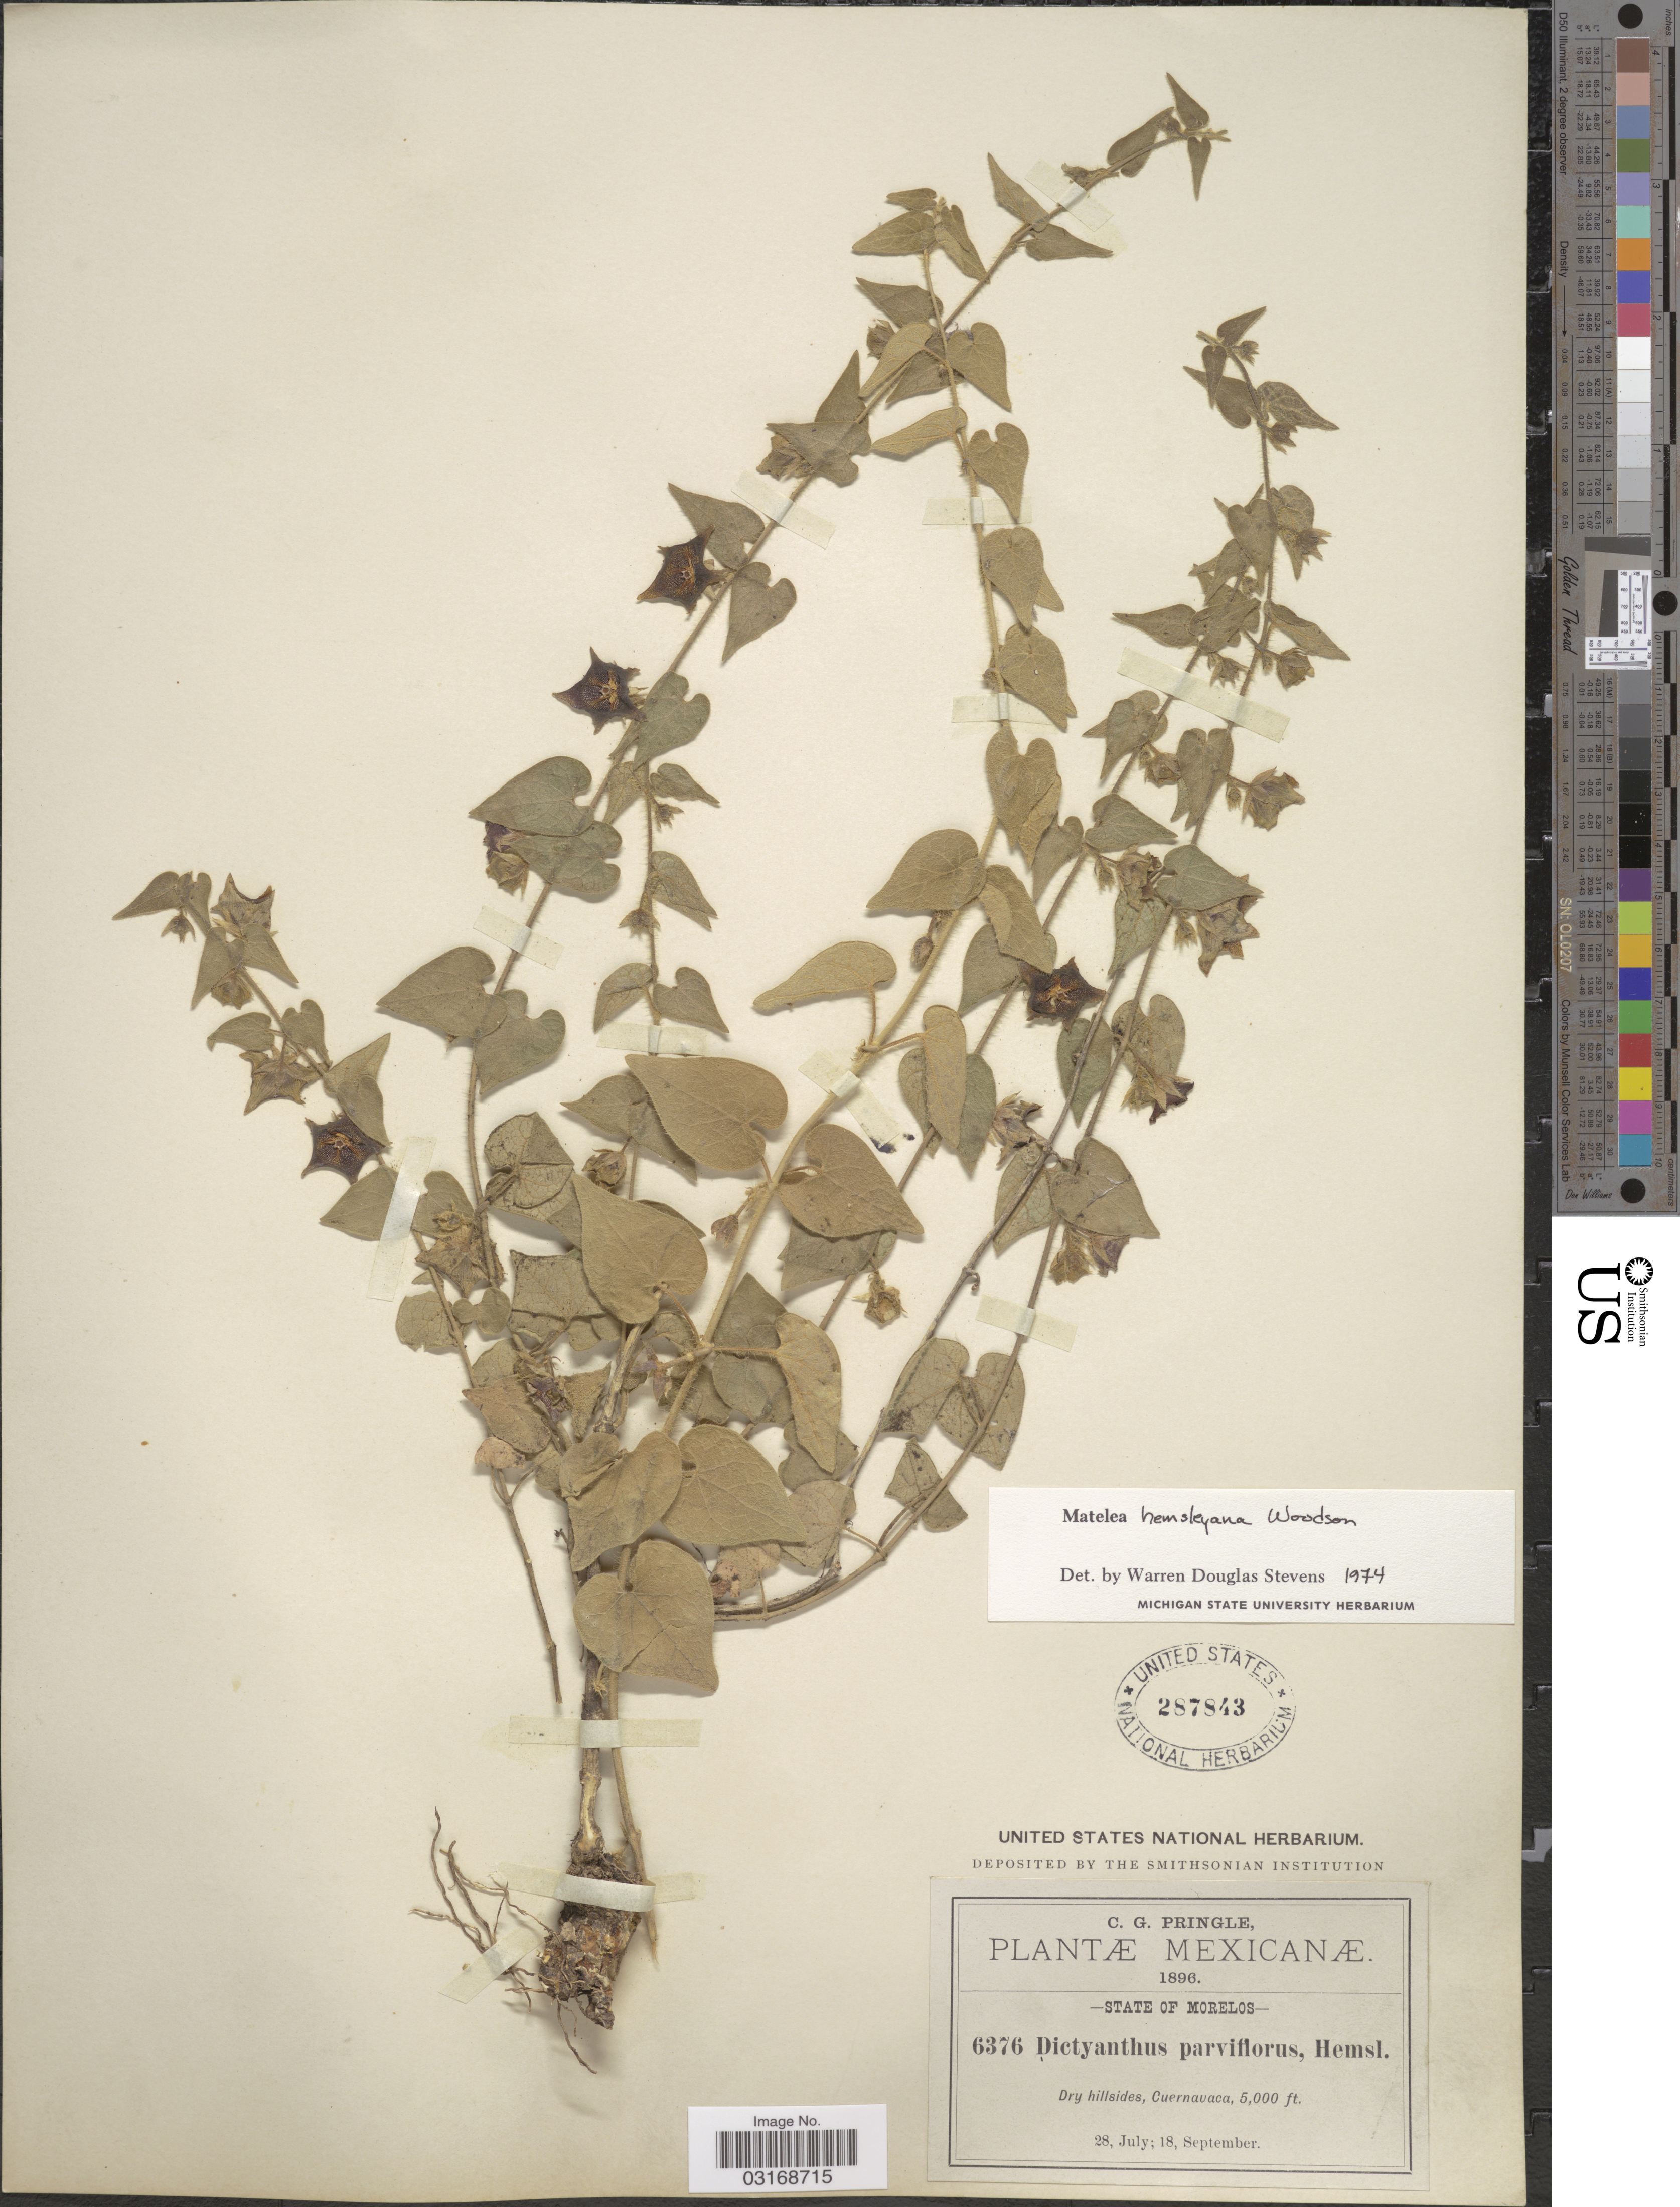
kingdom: Plantae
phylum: Tracheophyta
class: Magnoliopsida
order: Gentianales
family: Apocynaceae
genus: Matelea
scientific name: Matelea hemsleyana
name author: Woodson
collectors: C. G. Pringle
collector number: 6376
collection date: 1896-07-28/1896-09-18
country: Mexico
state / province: Morelos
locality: State of Morelos. Cuernavaca.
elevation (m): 1524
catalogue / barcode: US 287843